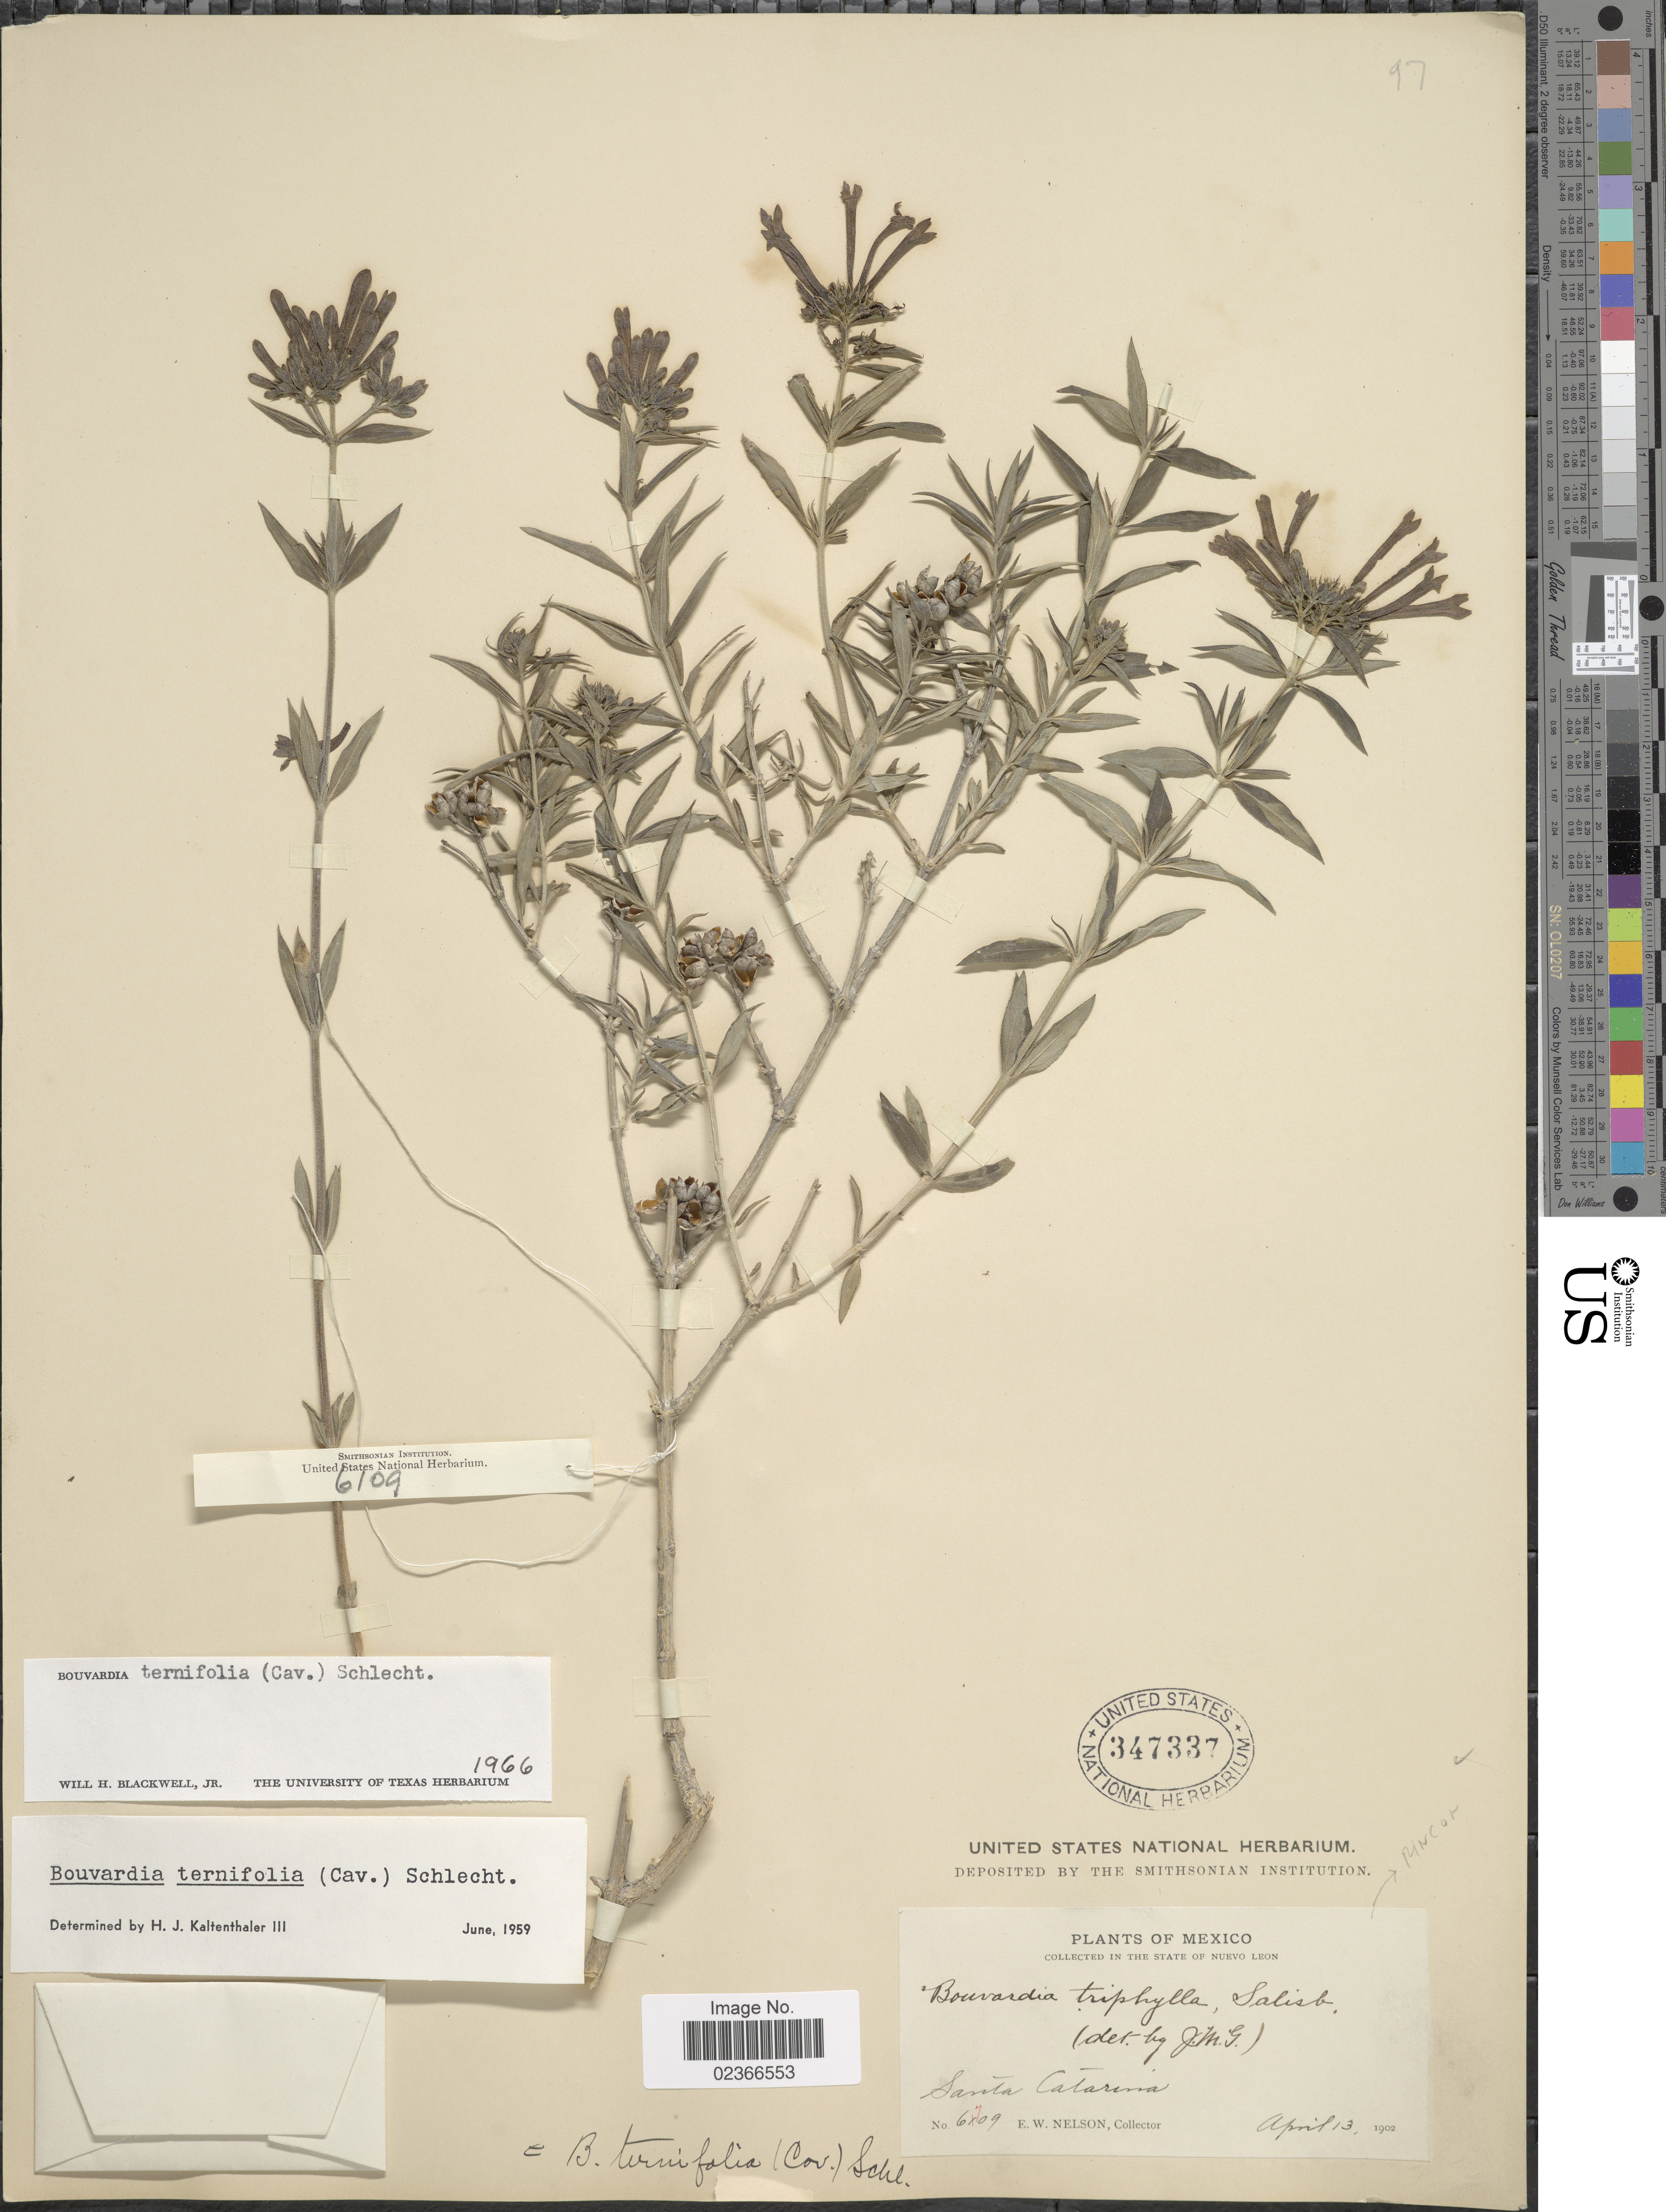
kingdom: Plantae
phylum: Tracheophyta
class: Magnoliopsida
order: Gentianales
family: Rubiaceae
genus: Bouvardia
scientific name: Bouvardia ternifolia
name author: (Cav.) Schltdl.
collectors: E. W. Nelson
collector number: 6709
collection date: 1902-04-13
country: Mexico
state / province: Nuevo León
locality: Nuevo Leon, Santa Catarina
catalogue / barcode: US 347337